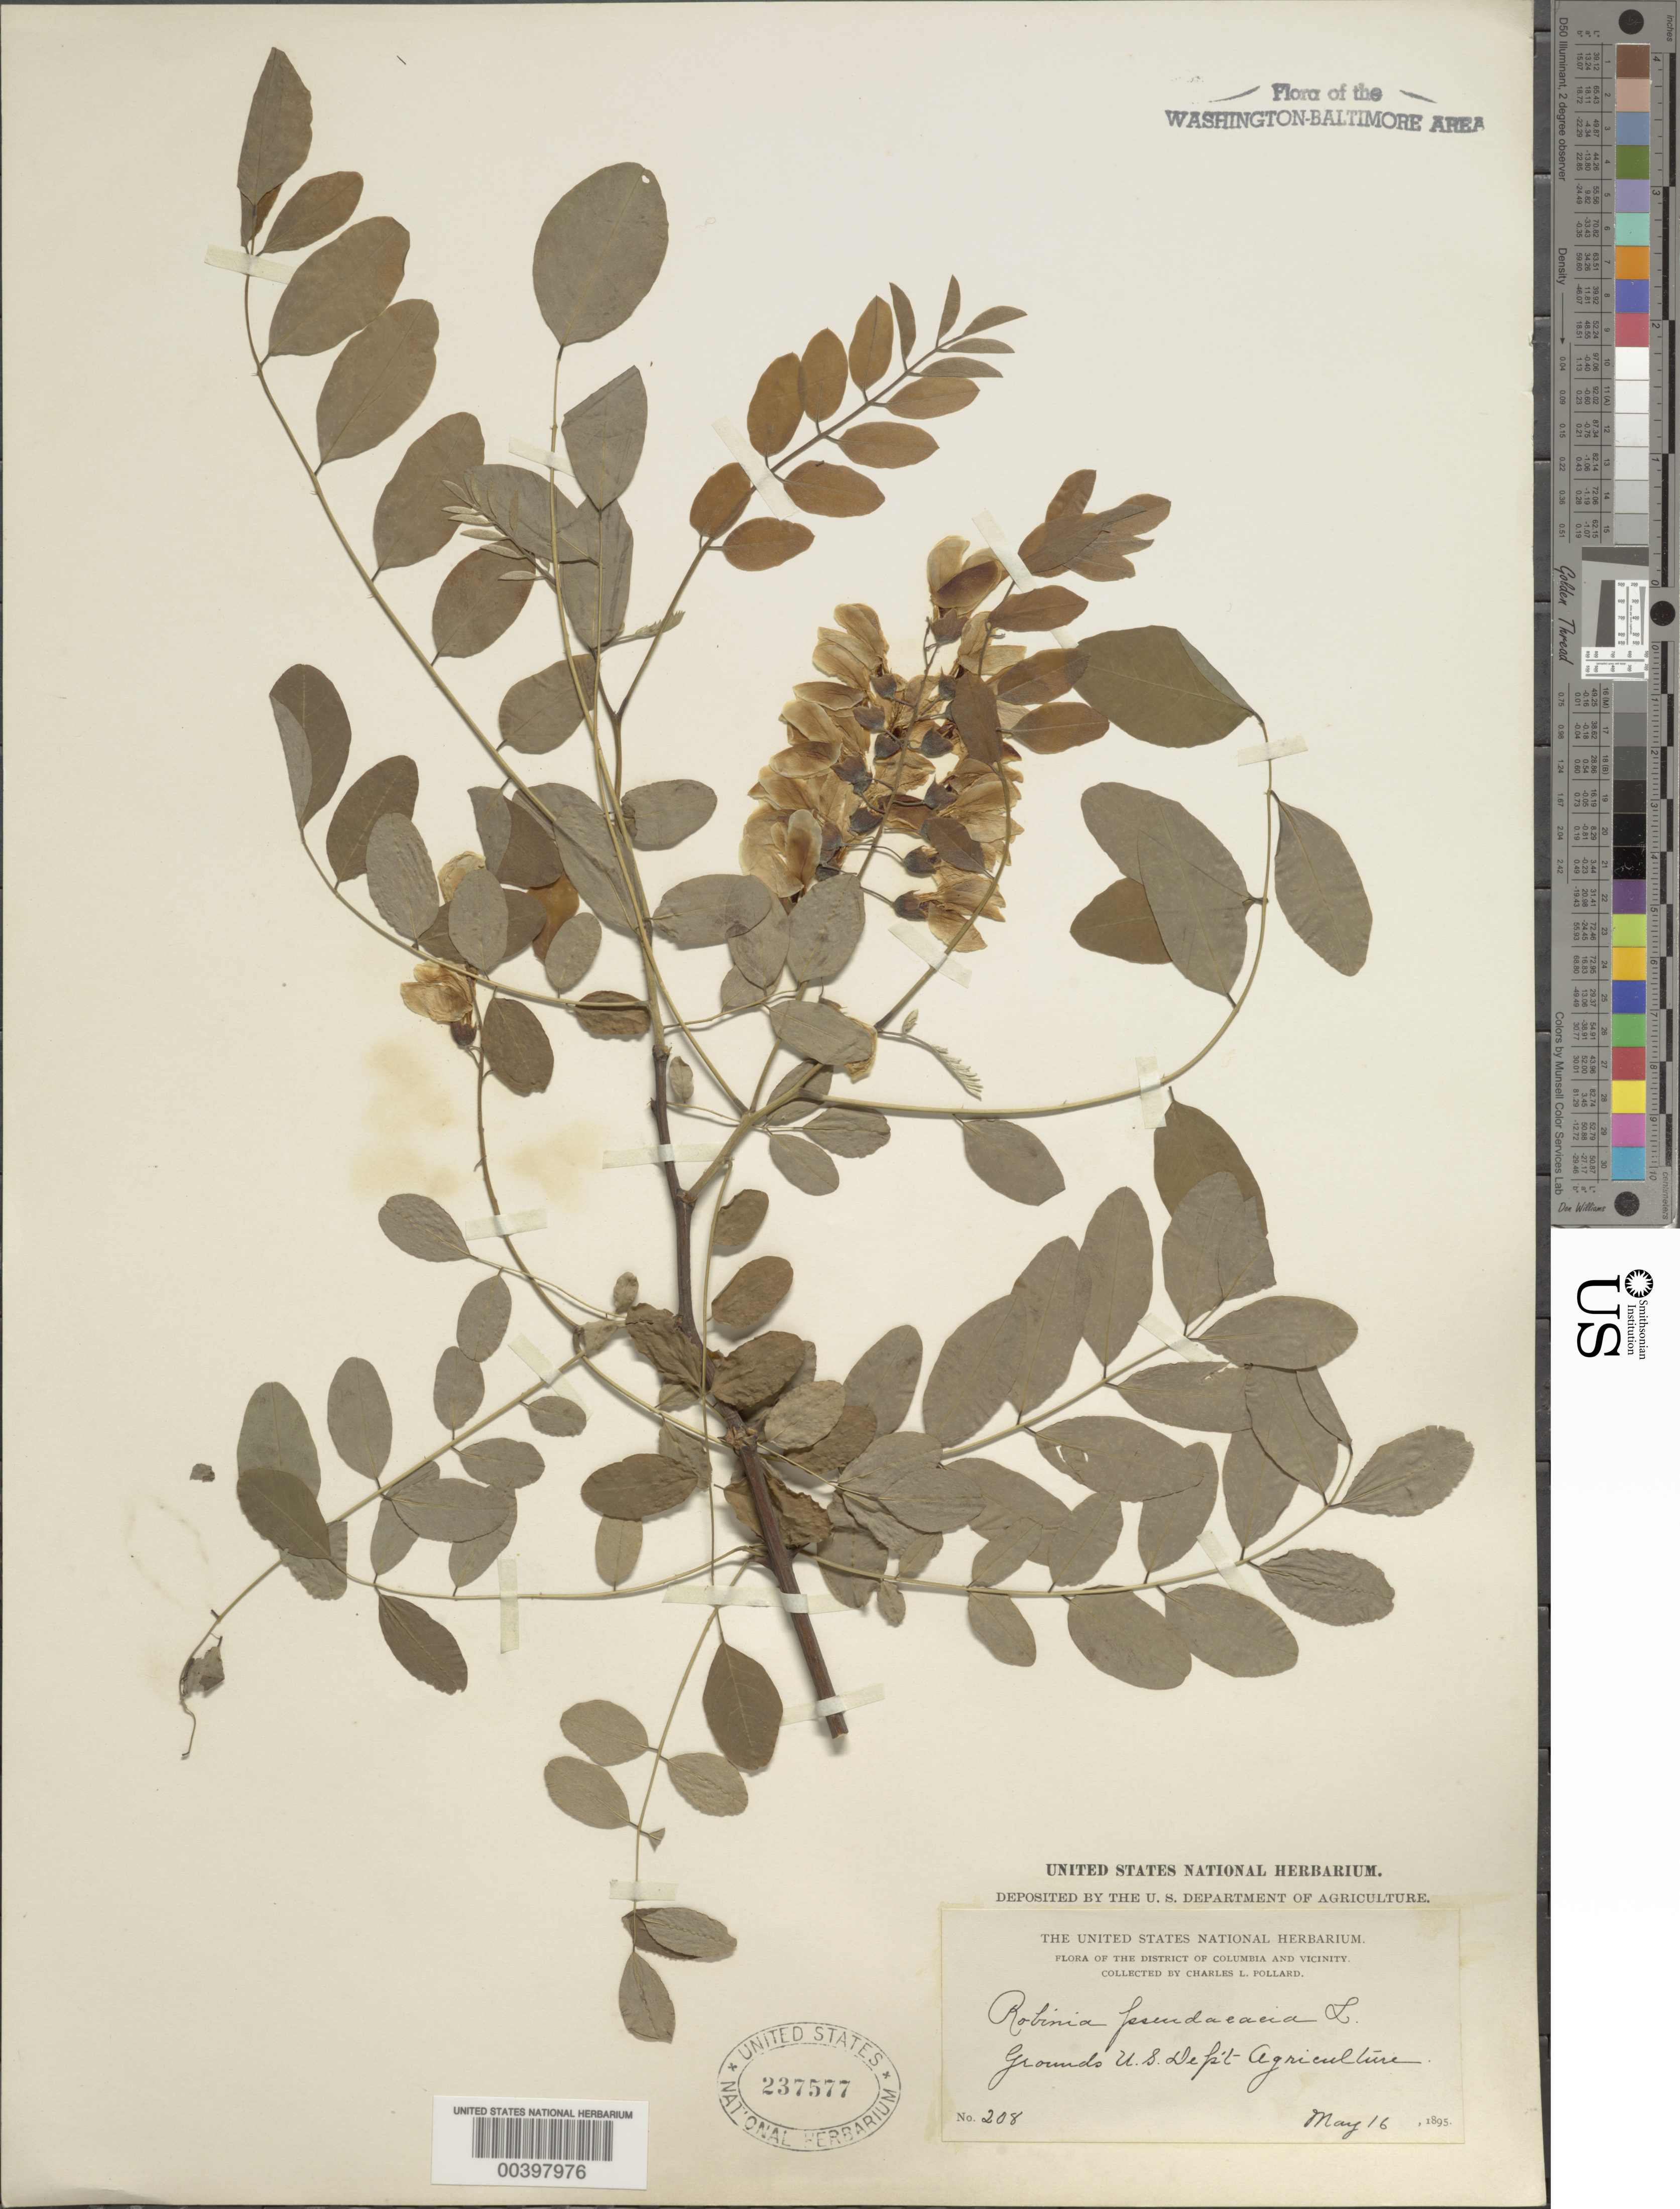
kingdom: Plantae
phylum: Tracheophyta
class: Magnoliopsida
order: Fabales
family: Fabaceae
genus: Robinia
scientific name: Robinia pseudoacacia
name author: L.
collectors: C. L. Pollard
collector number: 208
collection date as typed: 16 May 1895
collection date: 1895-05-16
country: United States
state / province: District of Columbia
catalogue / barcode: US 237577